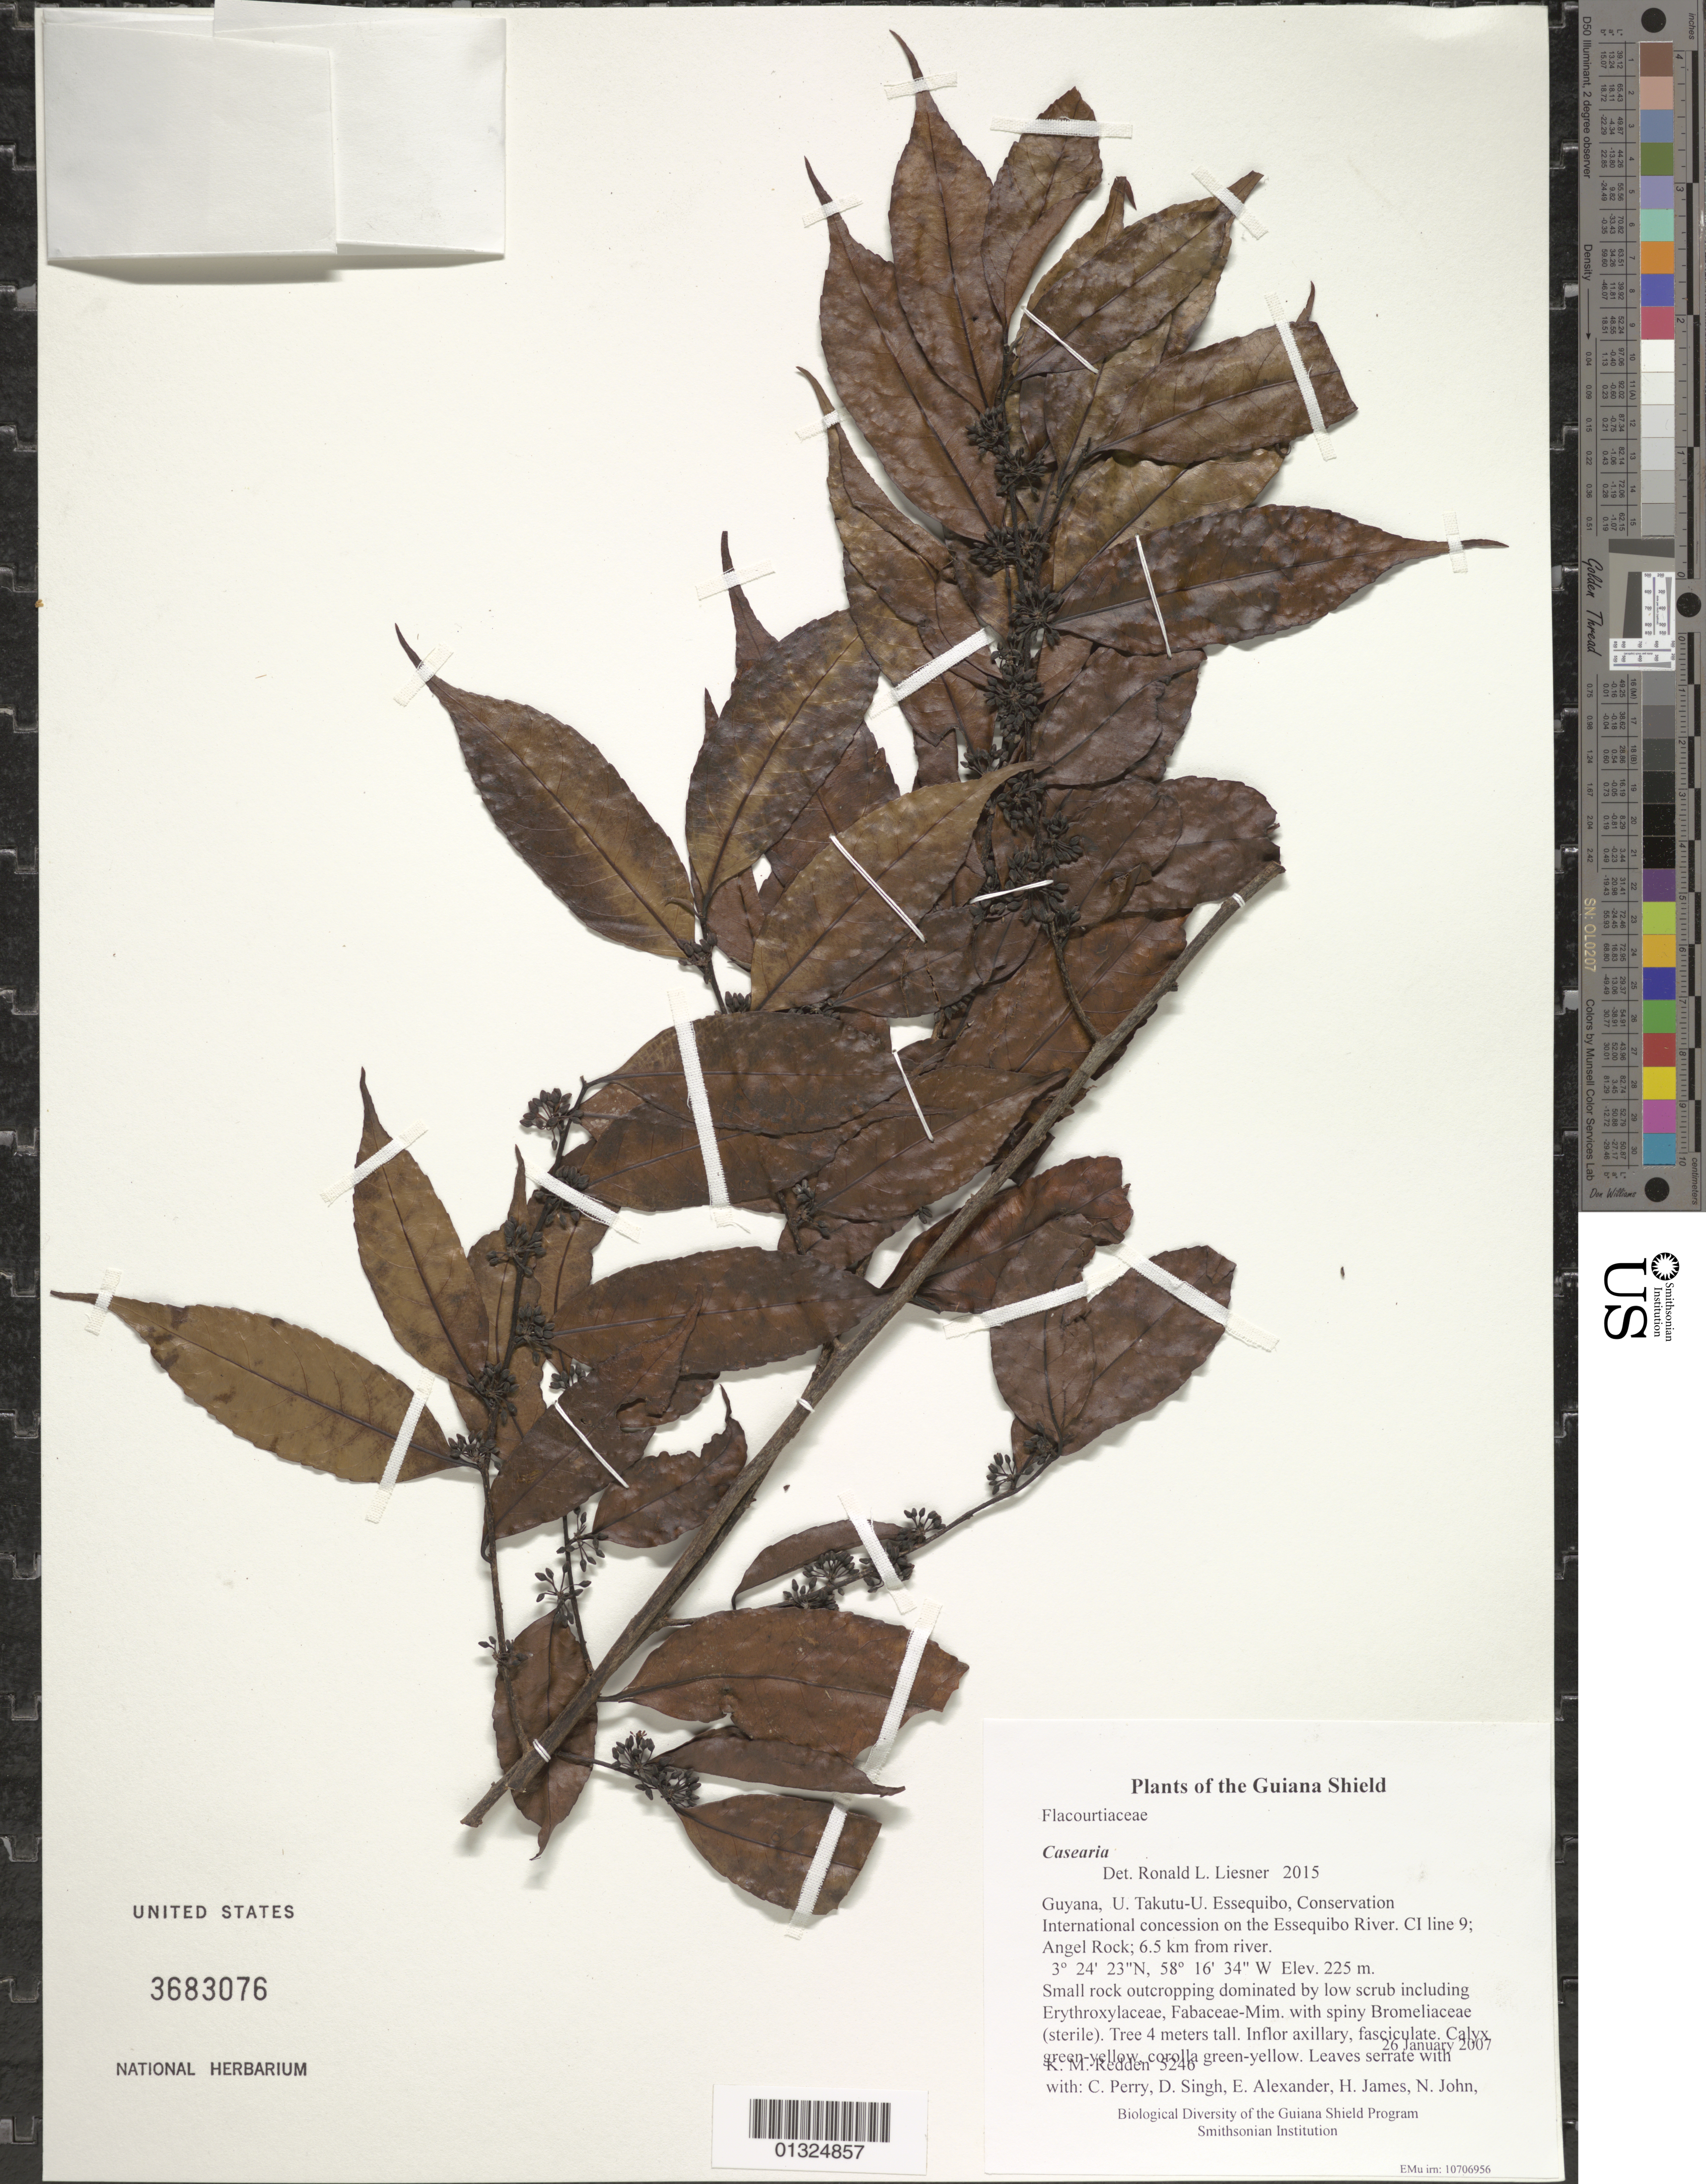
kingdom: Plantae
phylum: Tracheophyta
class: Magnoliopsida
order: Malpighiales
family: Salicaceae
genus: Casearia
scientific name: Casearia sp.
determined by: Liesner, R. L.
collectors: K. M. Redden, C. Perry, D. Singh, E. Alexander, H. James, N. John, H. Simon & E. Joseph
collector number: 5246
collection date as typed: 26 January 2007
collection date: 2007-01-26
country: Guyana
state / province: U. Takutu-U. Essequibo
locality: Conservation International concession on the Essequibo River. CI line 9; Angel Rock; 6.5 km from river.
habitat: Small rock outcropping dominated by low scrub including Erythroxylaceae, Fabaceae-Mim. with spiny Bromeliaceae (sterile)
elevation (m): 225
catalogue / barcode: US 3683076